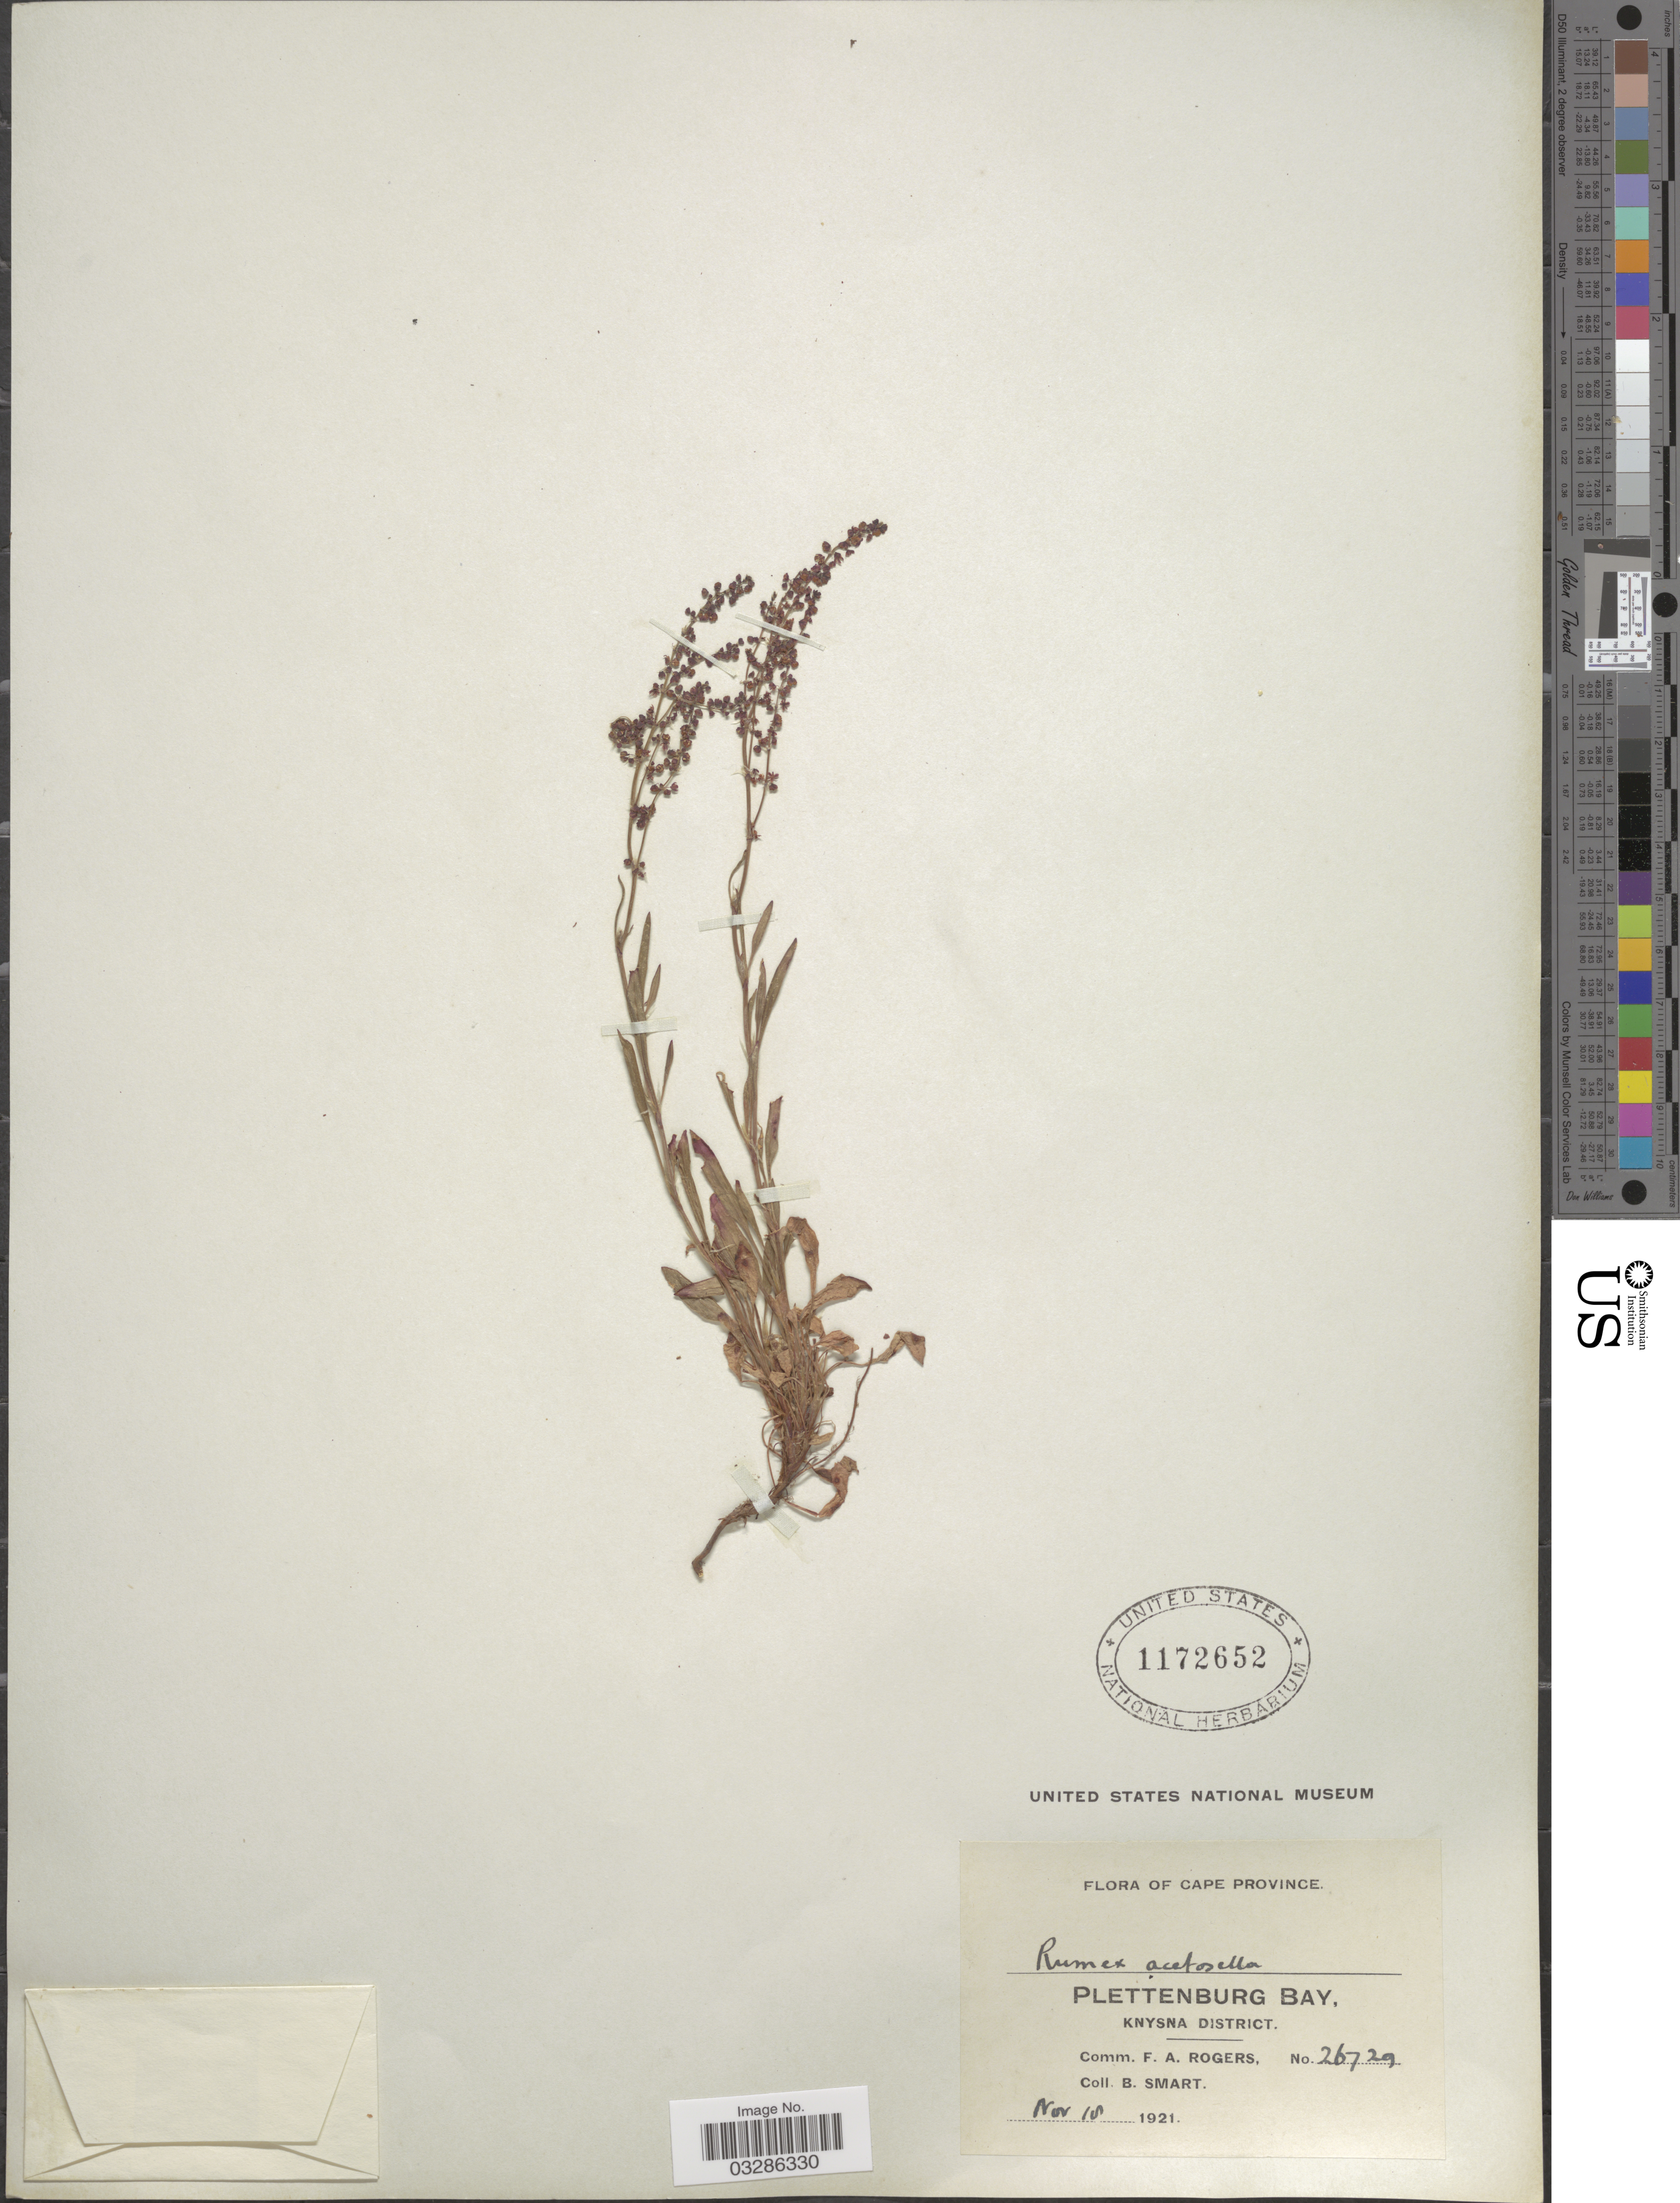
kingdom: Plantae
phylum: Tracheophyta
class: Magnoliopsida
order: Caryophyllales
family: Polygonaceae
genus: Rumex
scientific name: Rumex acetosella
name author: L.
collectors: B. Smart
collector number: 26729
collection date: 1921-11-18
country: South Africa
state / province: Western Cape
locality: Plettenburg Bay. Knysna District.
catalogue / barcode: US 1172652